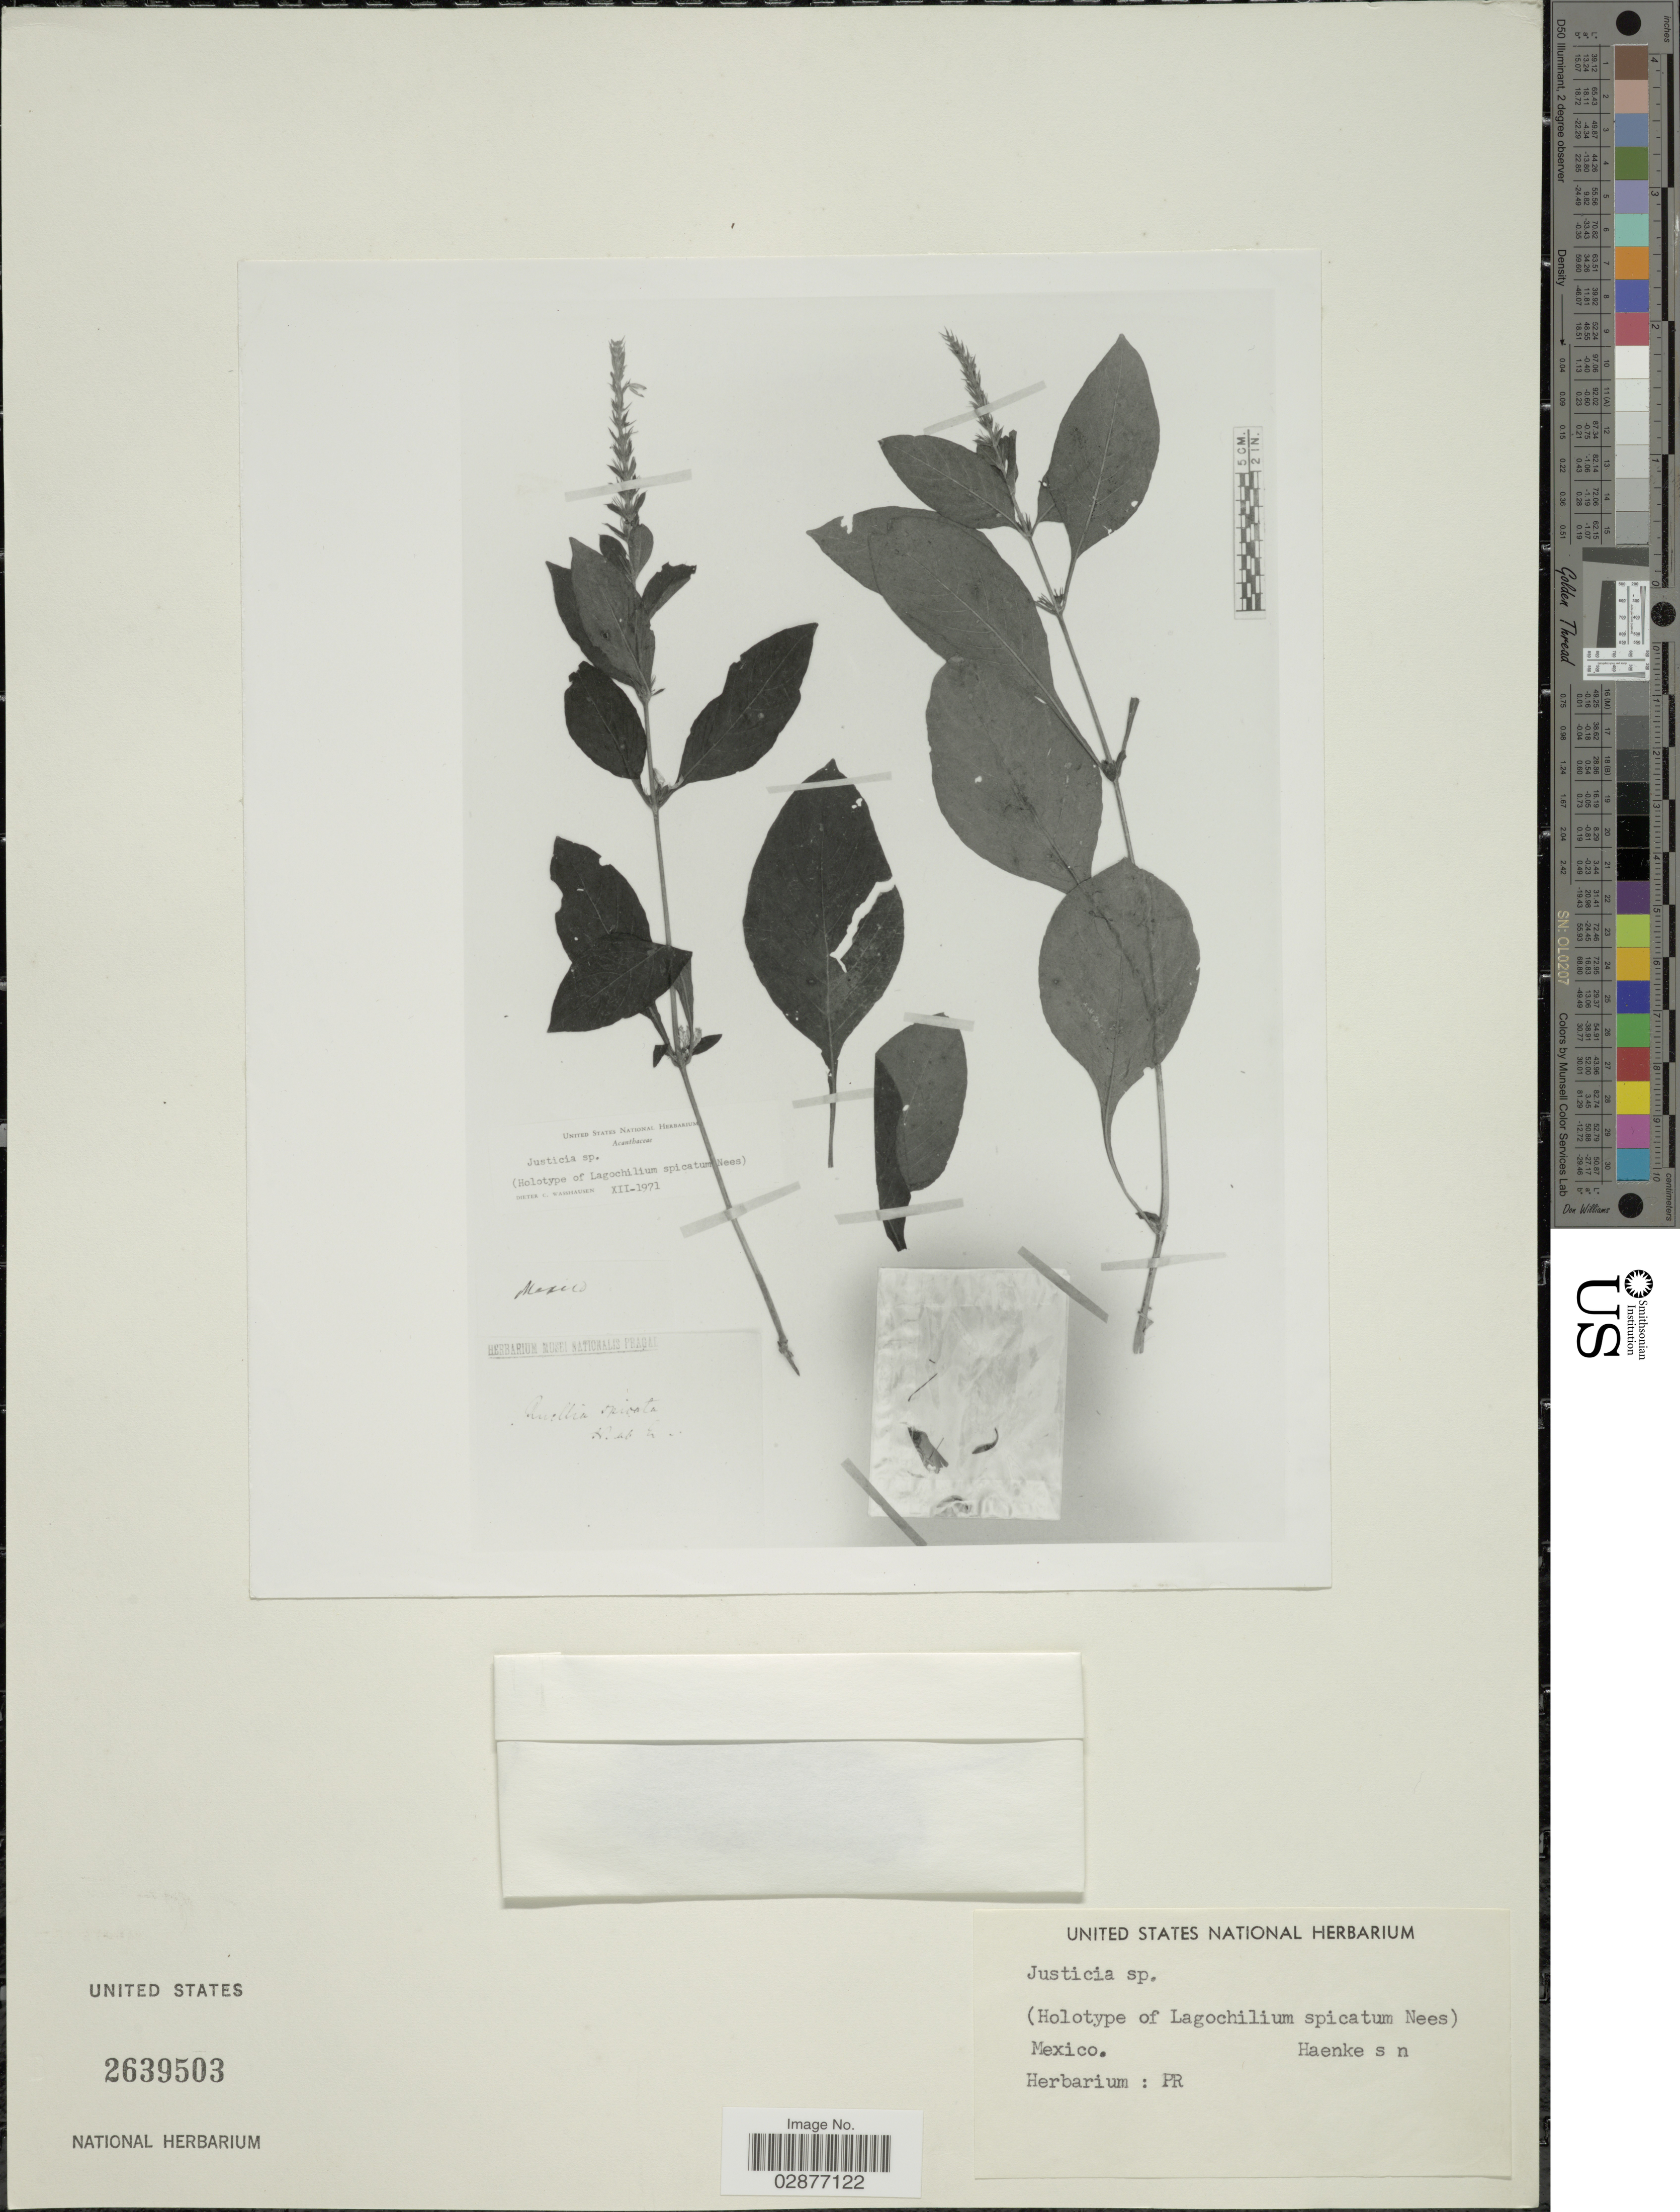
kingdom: Plantae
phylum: Tracheophyta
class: Magnoliopsida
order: Lamiales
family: Acanthaceae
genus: Justicia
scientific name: Justicia sp.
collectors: Haenke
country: Mexico